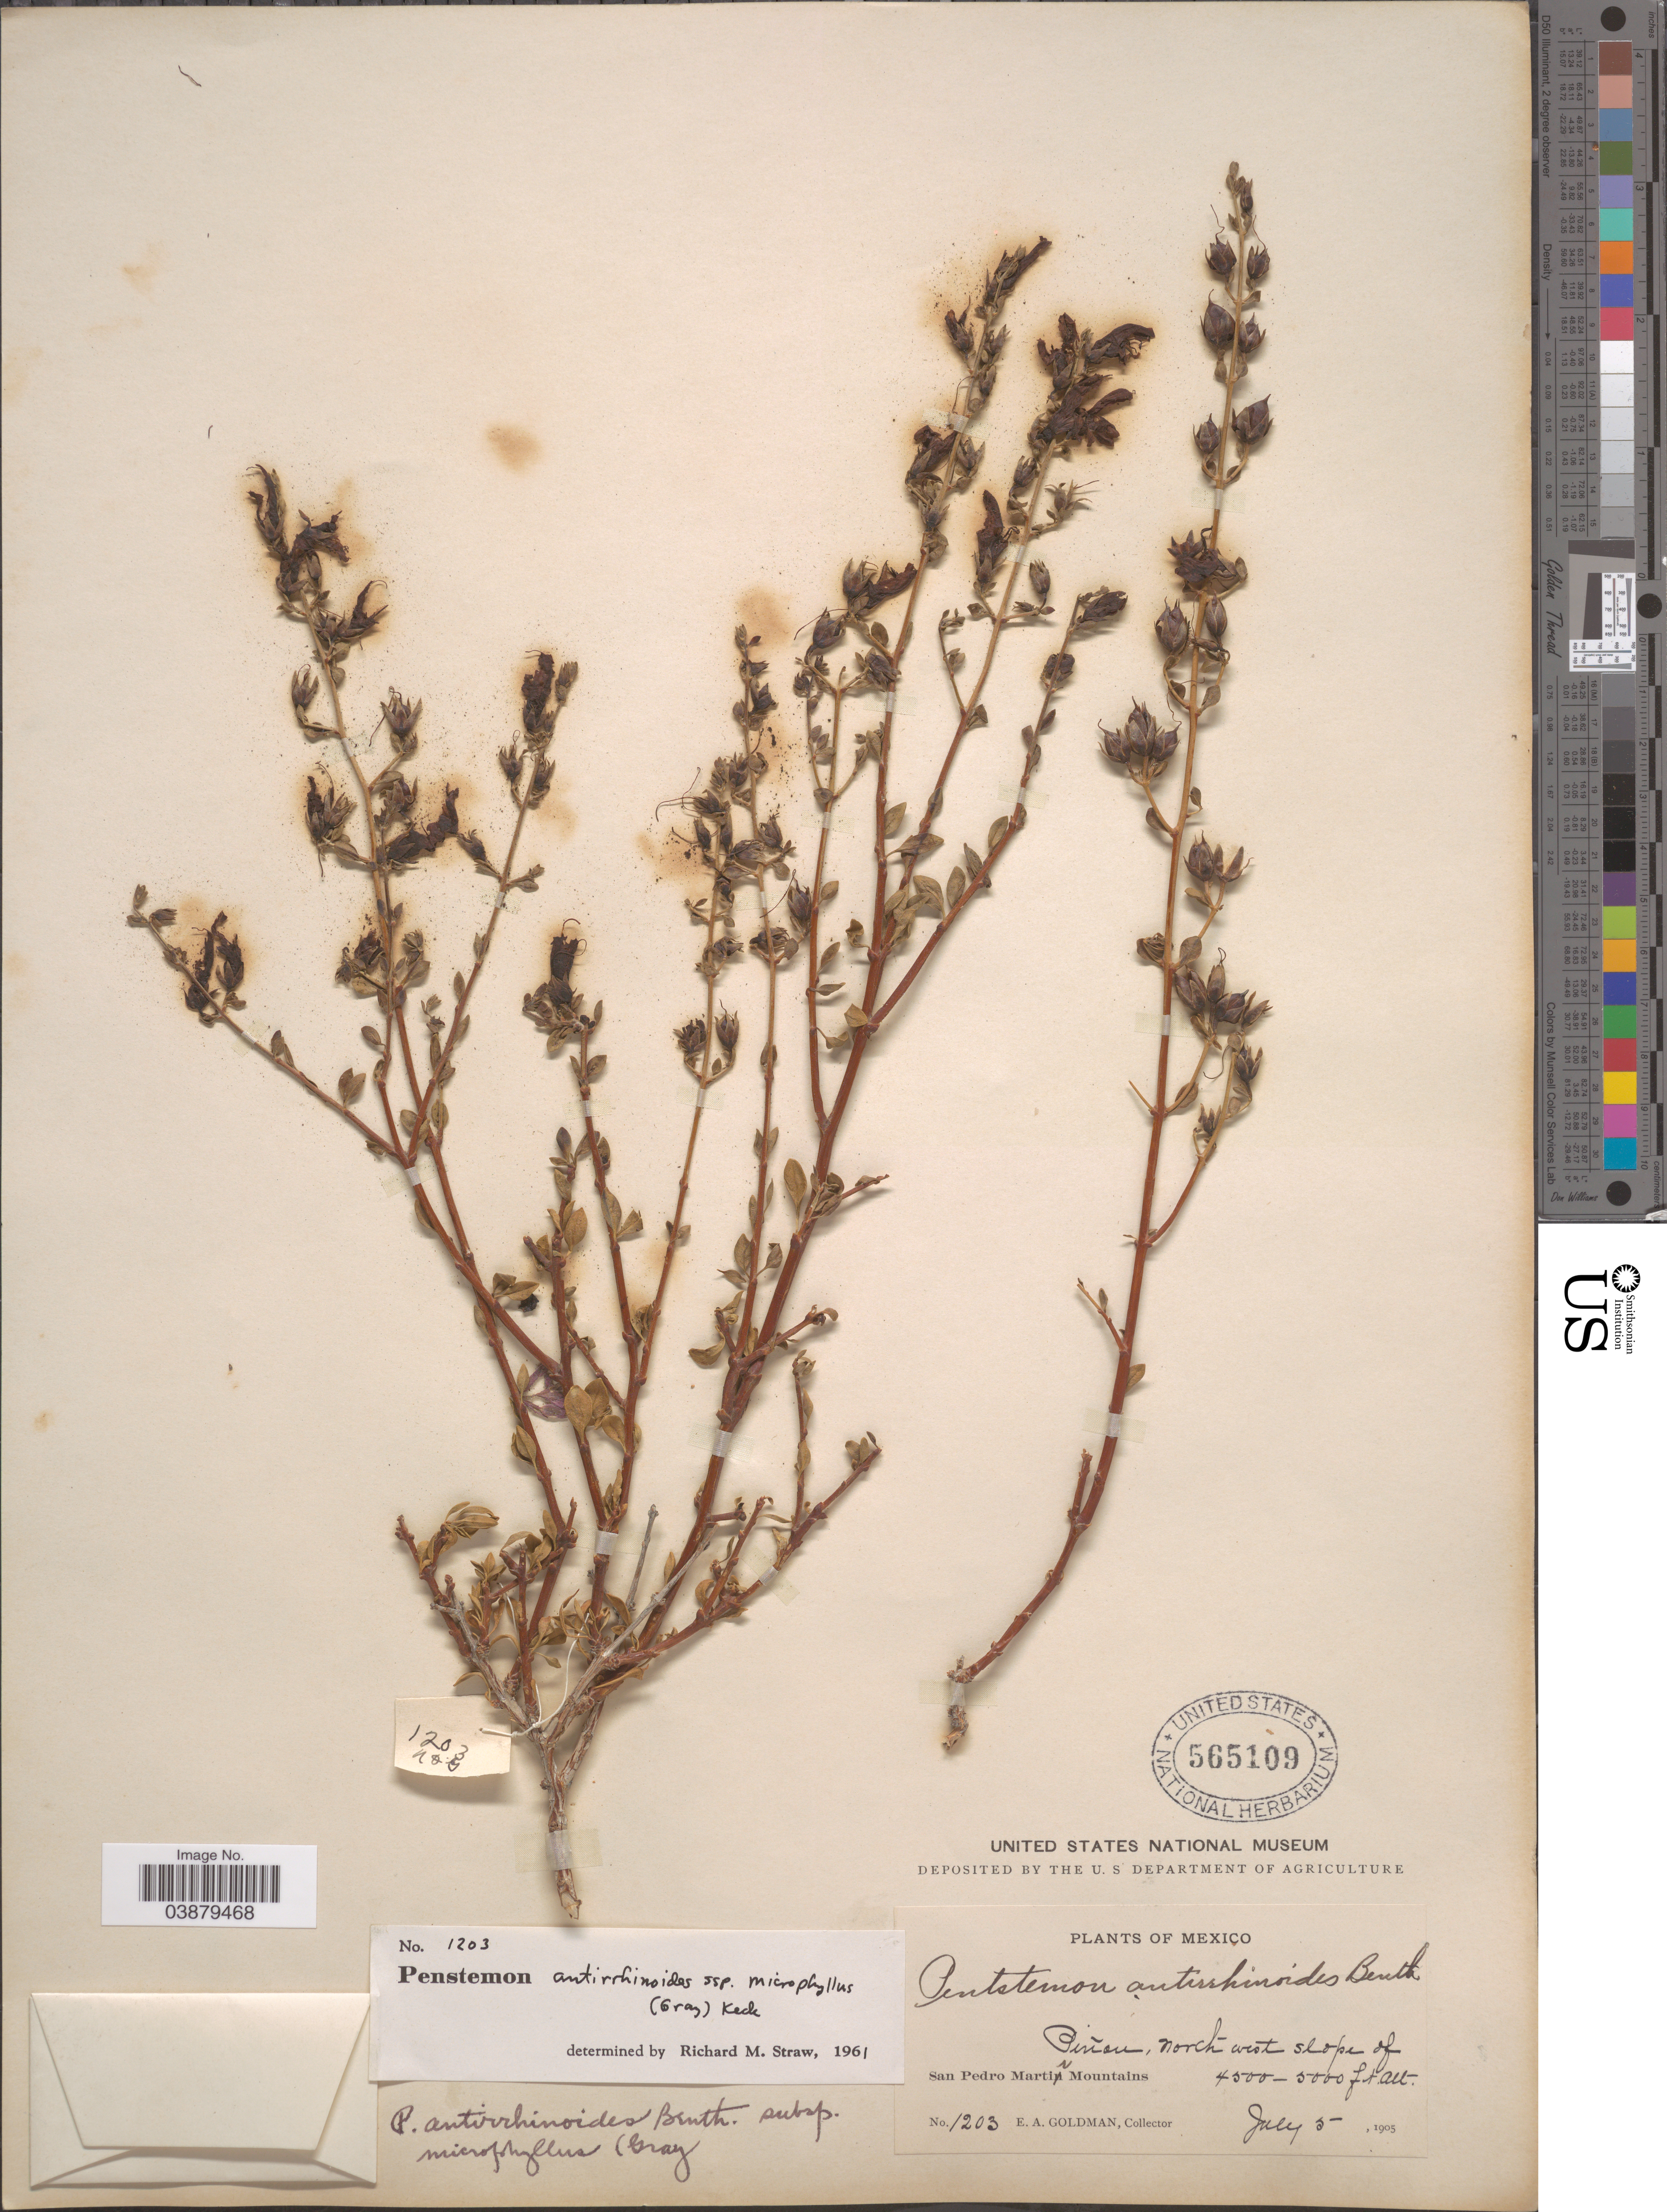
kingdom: Plantae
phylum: Tracheophyta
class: Magnoliopsida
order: Lamiales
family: Plantaginaceae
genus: Penstemon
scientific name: Penstemon antirrhinoides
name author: Benth.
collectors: E. A. Goldman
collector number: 1203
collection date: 1905-07-05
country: Mexico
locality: Piñon, north west slope of San Pedro Martir Mountains.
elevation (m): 1372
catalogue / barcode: US 565109